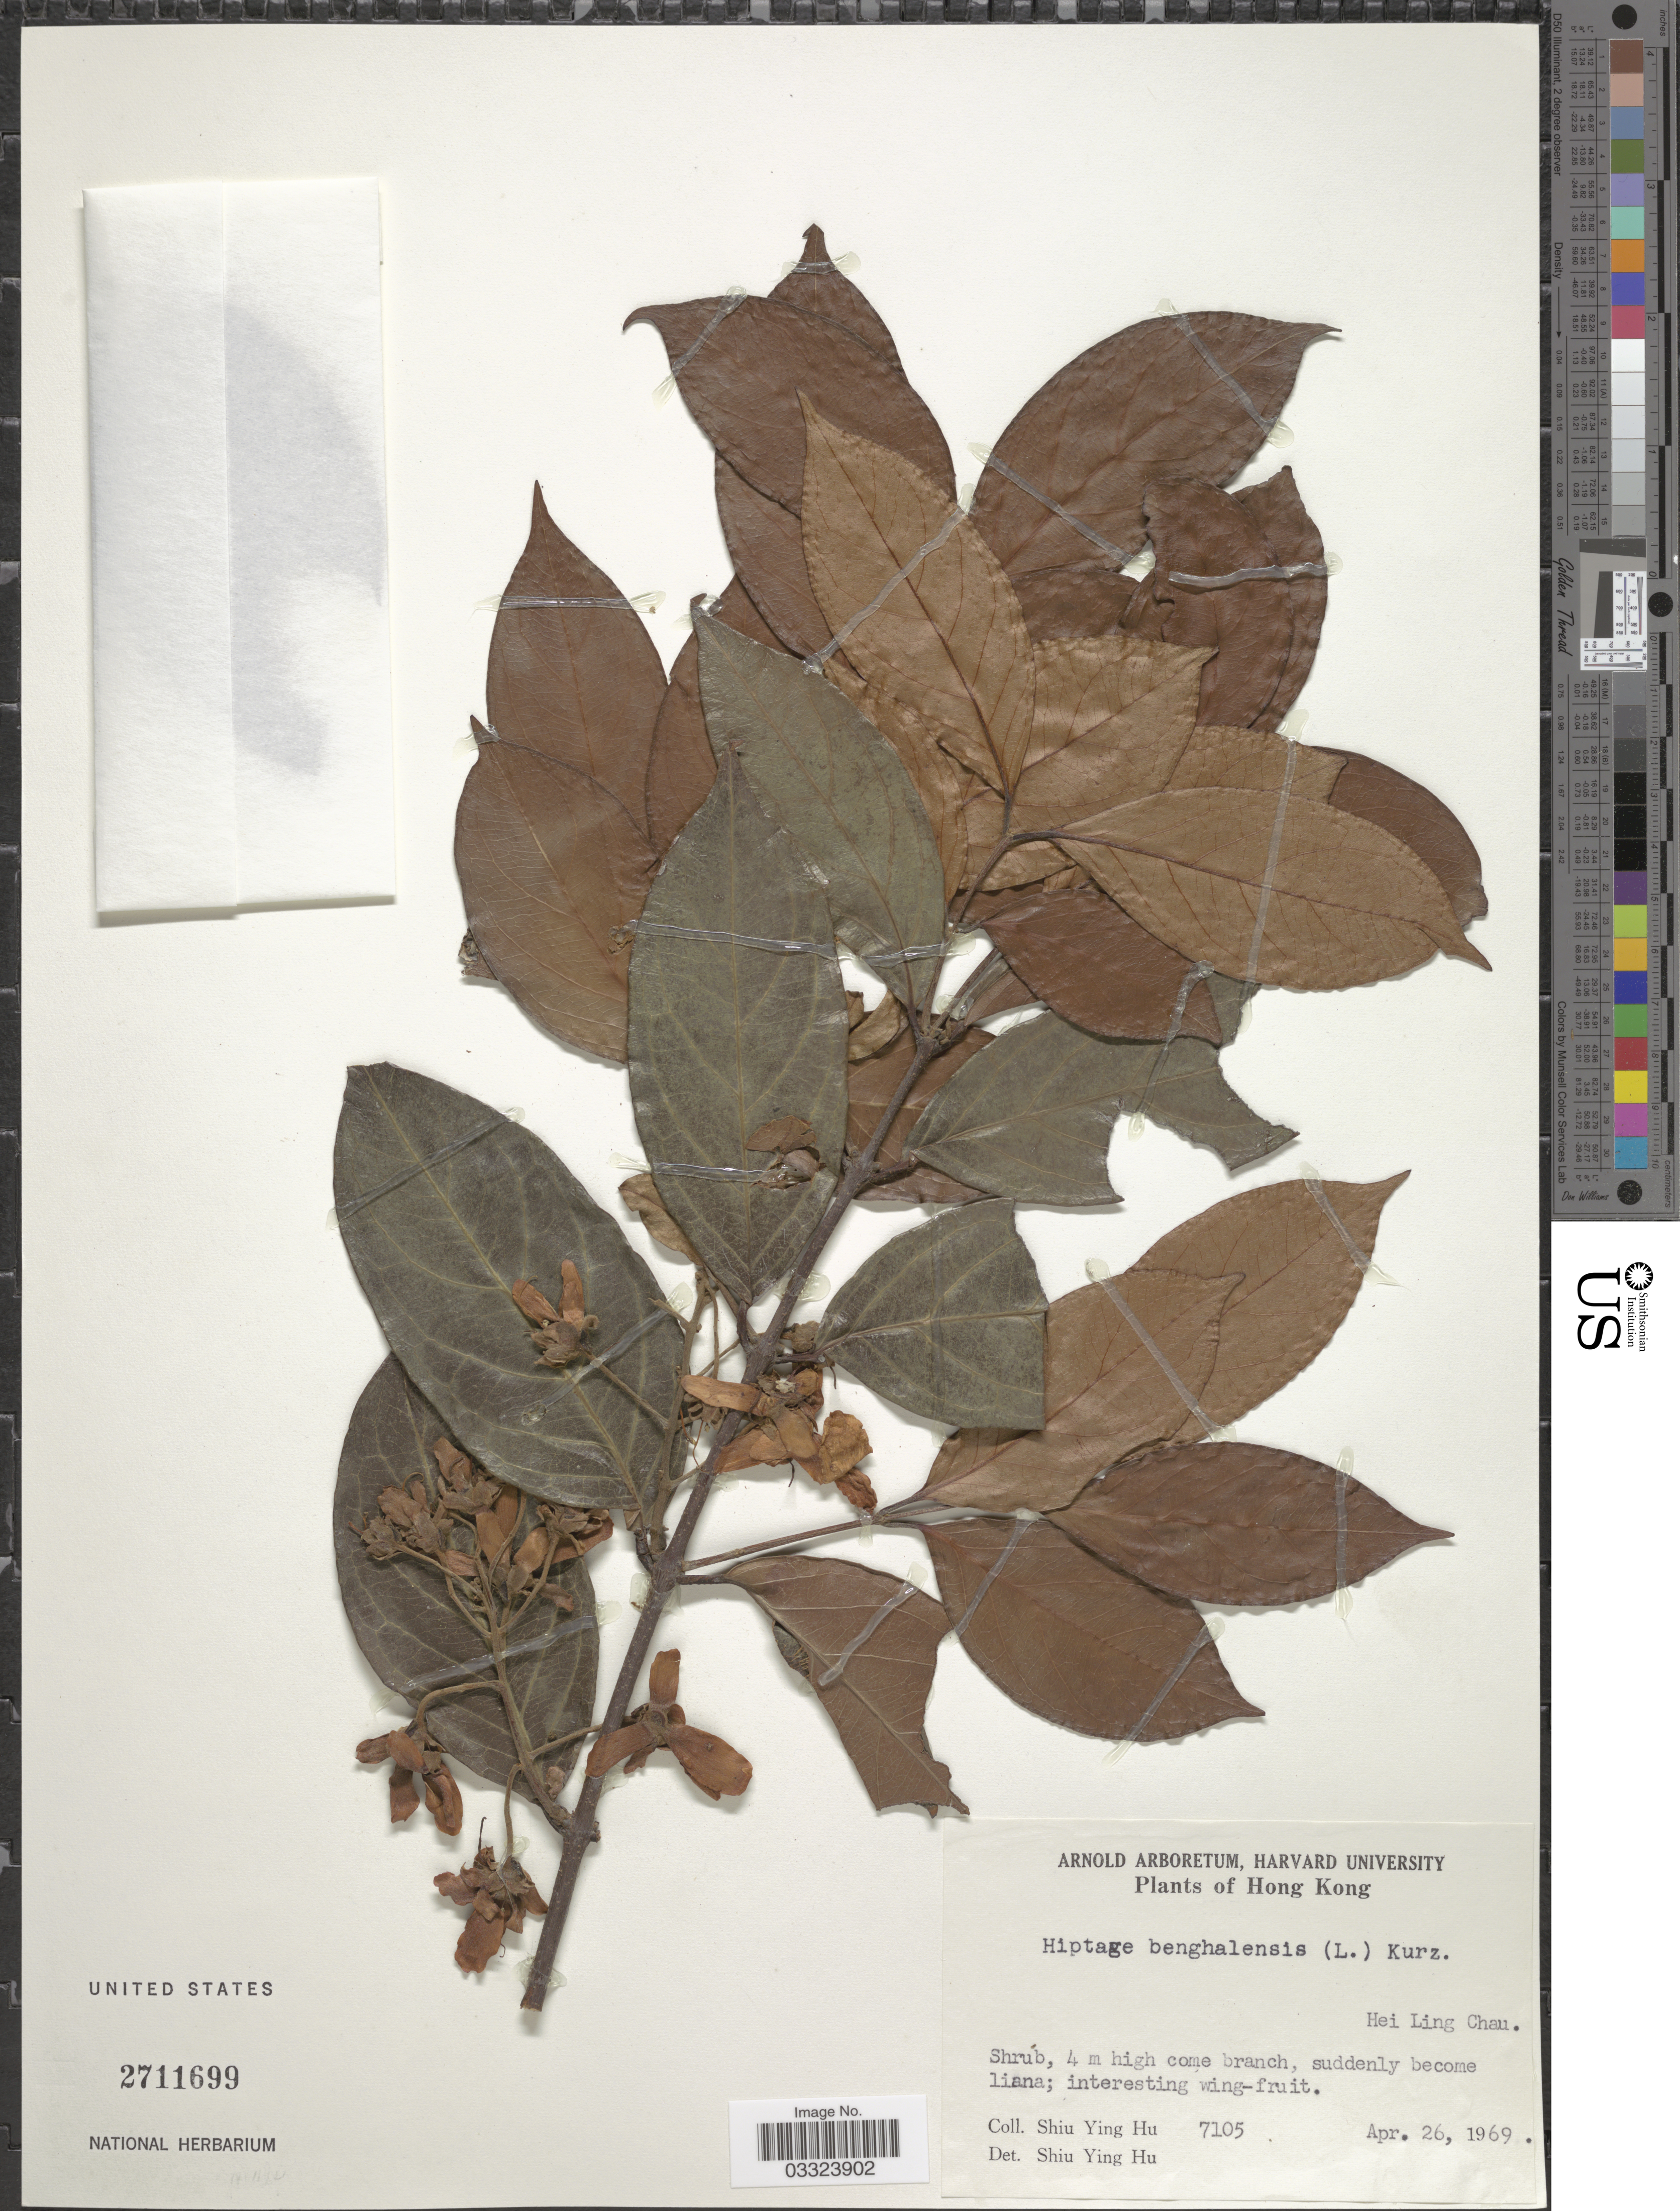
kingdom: Plantae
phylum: Tracheophyta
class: Magnoliopsida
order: Malpighiales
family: Malpighiaceae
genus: Hiptage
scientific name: Hiptage benghalensis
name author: (L.) Kurz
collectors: S. Y. Hu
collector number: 7105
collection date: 1969-04-26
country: China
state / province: Hong Kong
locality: Hei Ling Chau.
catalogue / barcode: US 2711699